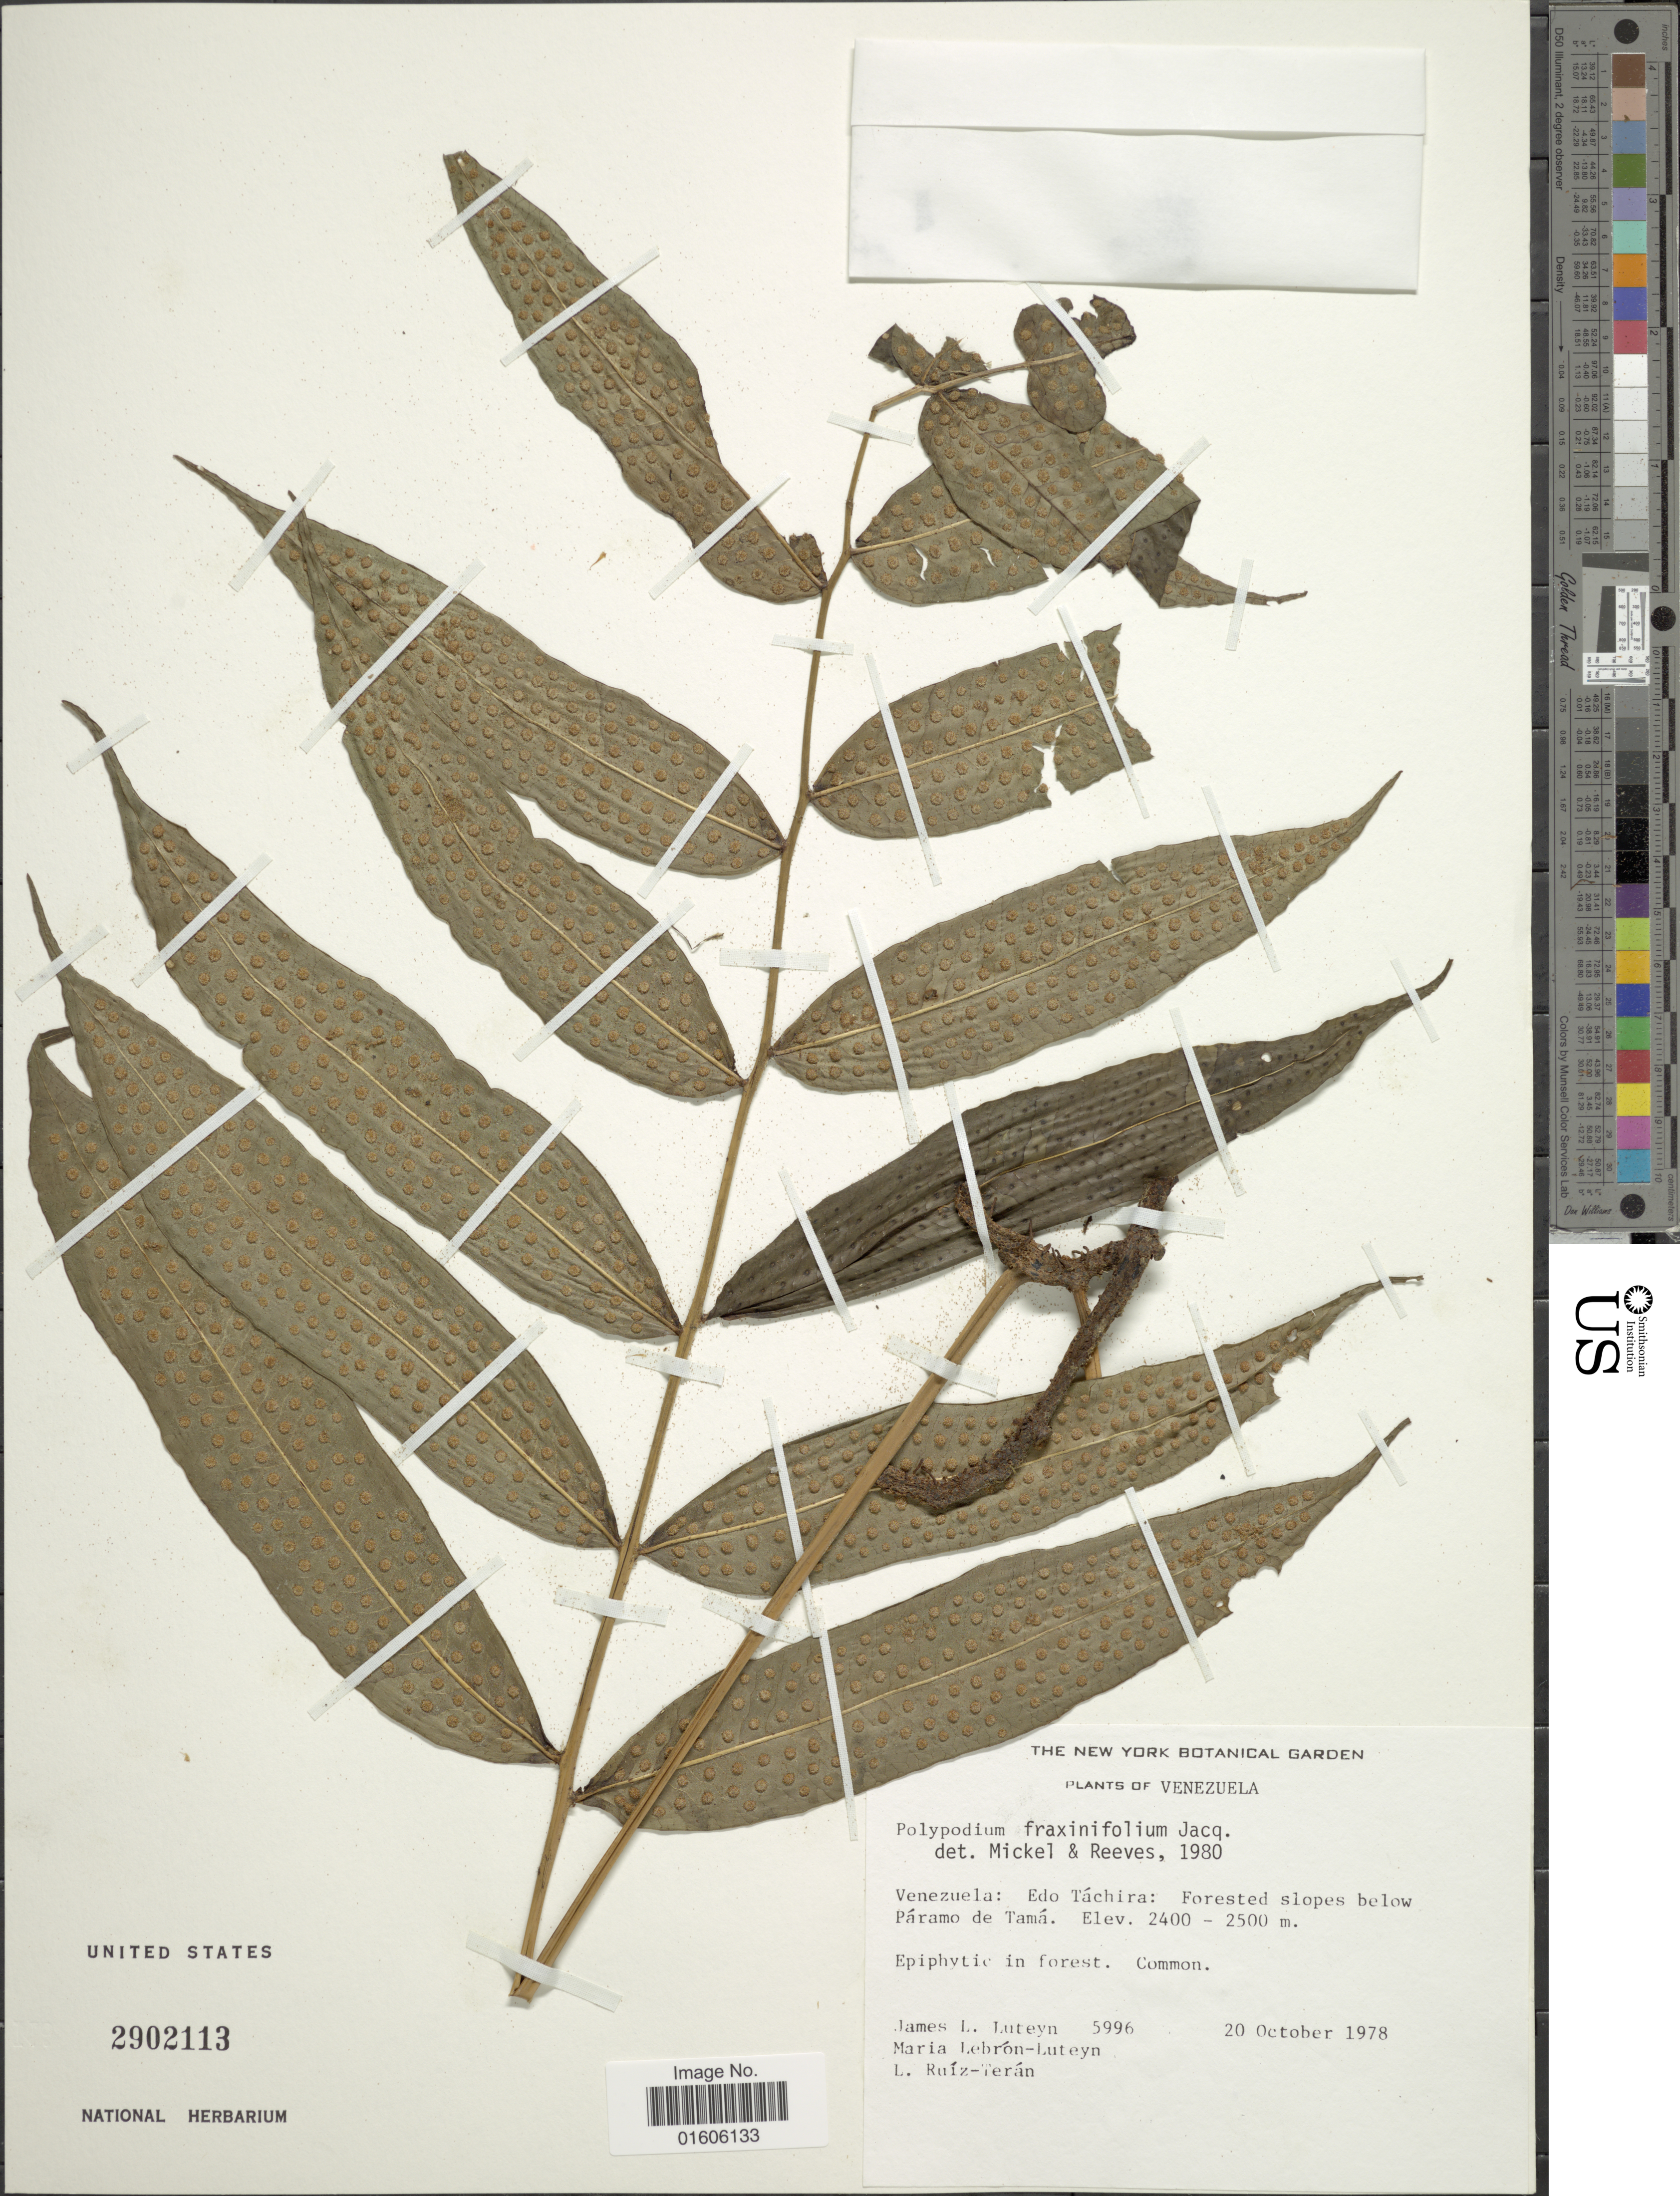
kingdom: Plantae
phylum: Tracheophyta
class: Polypodiopsida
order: Polypodiales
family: Polypodiaceae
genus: Serpocaulon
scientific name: Serpocaulon fraxinifolium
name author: (Jacq.) A.R. Sm.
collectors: J. L. Luteyn, M. L. Lebrón-Luteyn & L. E. Ruíz-Terán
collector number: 5996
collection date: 1978-10-20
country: Venezuela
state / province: Tachira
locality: Venezuela: Edo Táchira: Forested slopes below Páramo de Tamá.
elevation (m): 2400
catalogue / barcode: US 2902113